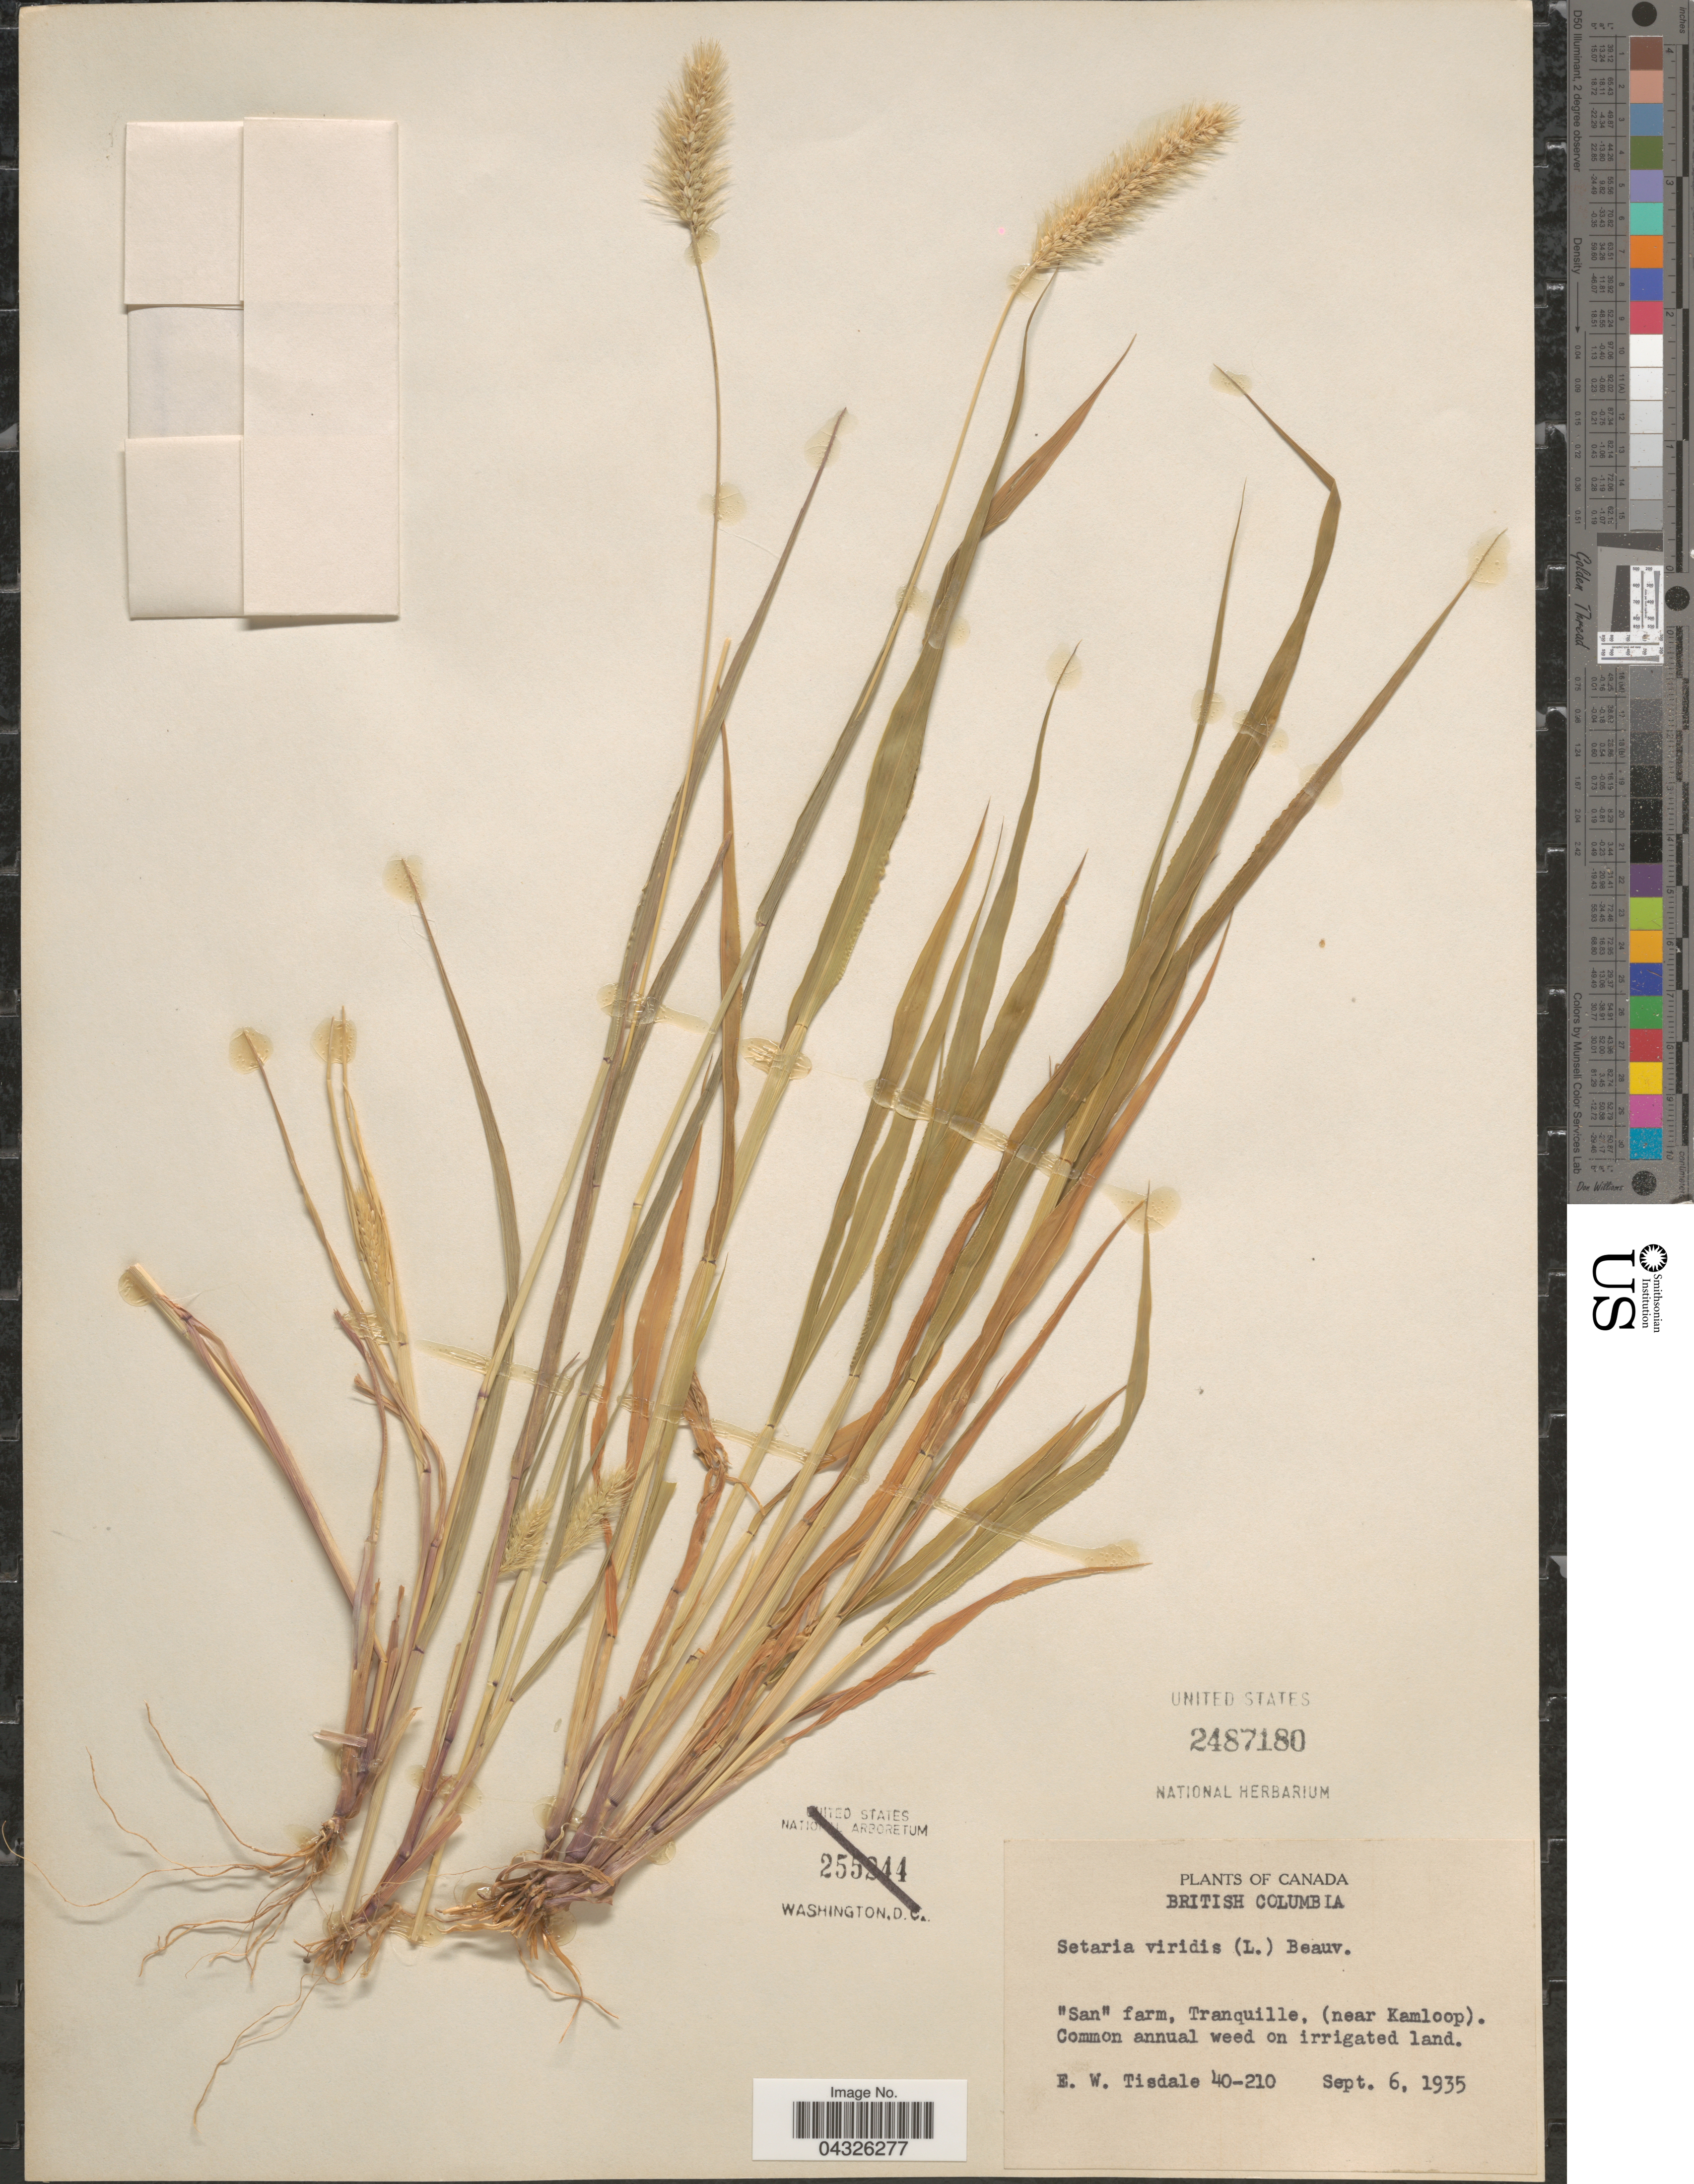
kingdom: Plantae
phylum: Tracheophyta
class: Liliopsida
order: Poales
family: Poaceae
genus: Setaria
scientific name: Setaria viridis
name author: (L.) P. Beauv.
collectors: E. Tisdale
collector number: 40-210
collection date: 1935-09-06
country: Canada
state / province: British Columbia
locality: San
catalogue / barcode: US 2487180